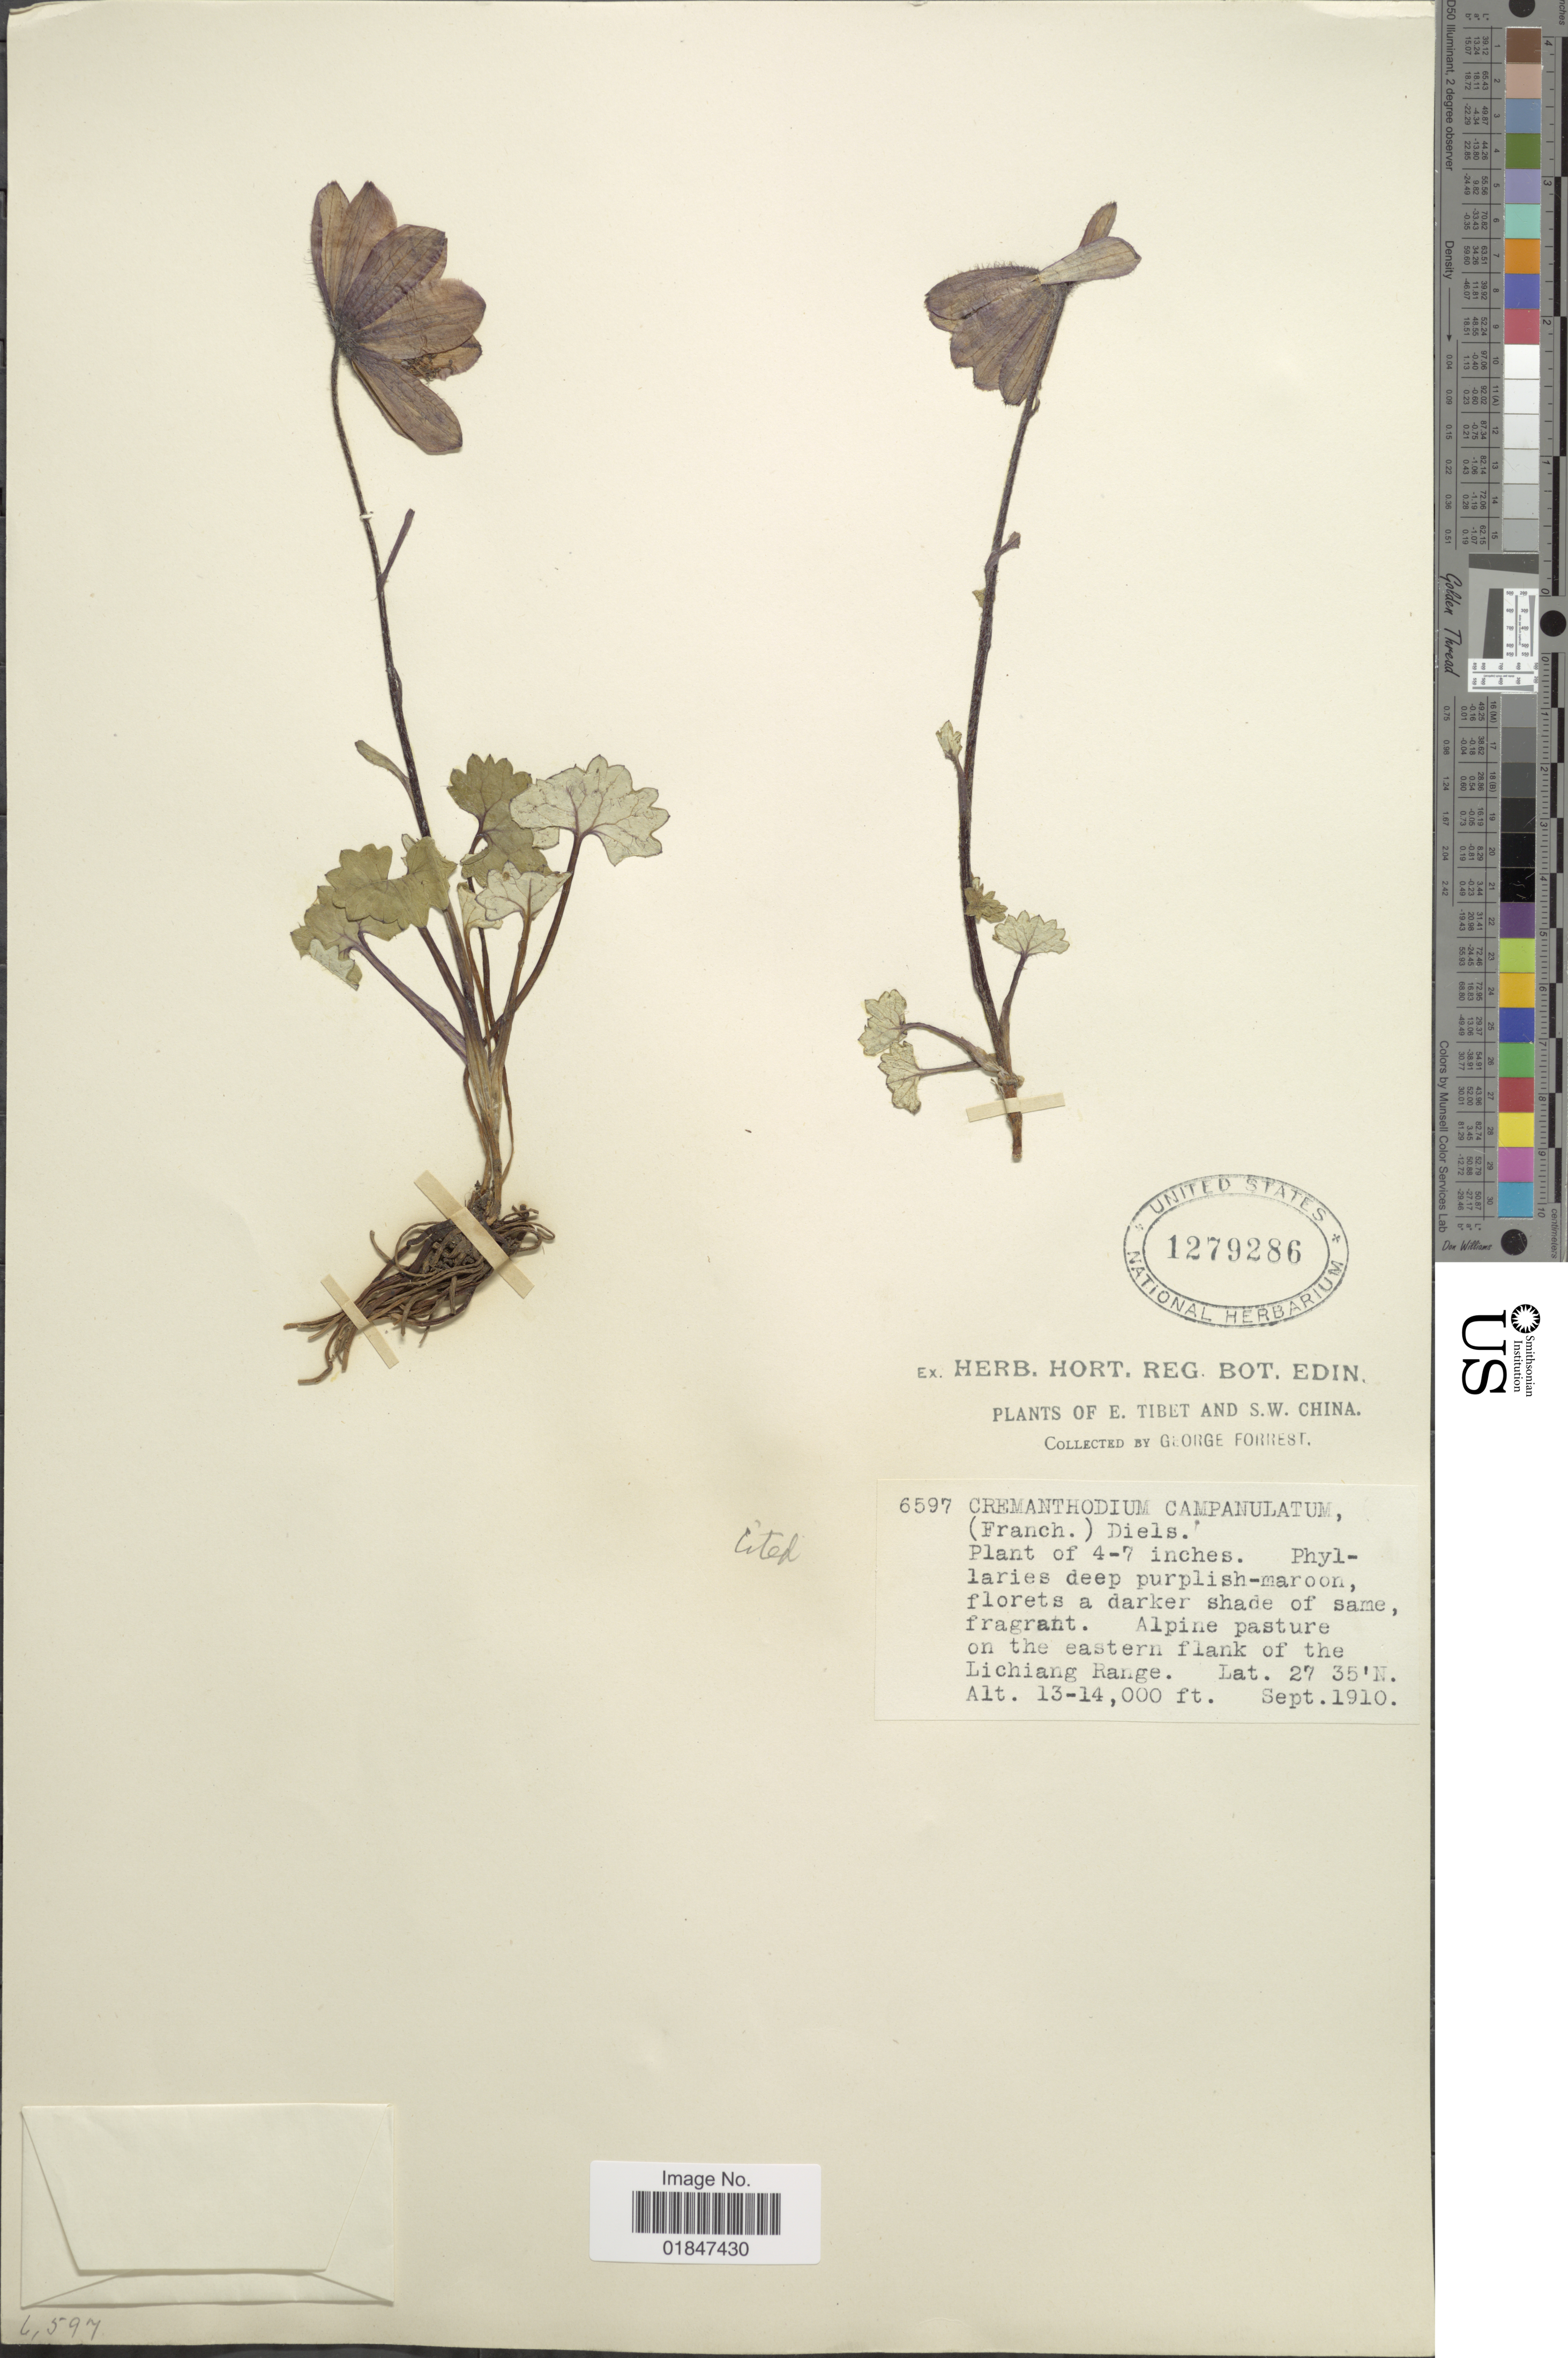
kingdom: Plantae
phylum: Tracheophyta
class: Magnoliopsida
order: Asterales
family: Asteraceae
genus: Cremanthodium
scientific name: Cremanthodium campanulatum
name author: Diels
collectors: G. Forrest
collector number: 6597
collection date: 1910-09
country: China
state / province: Xizang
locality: E. Tibet and S.W. China, Alpine pasture on the eastern flank of the Lichiang Range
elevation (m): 3962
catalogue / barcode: US 1279286